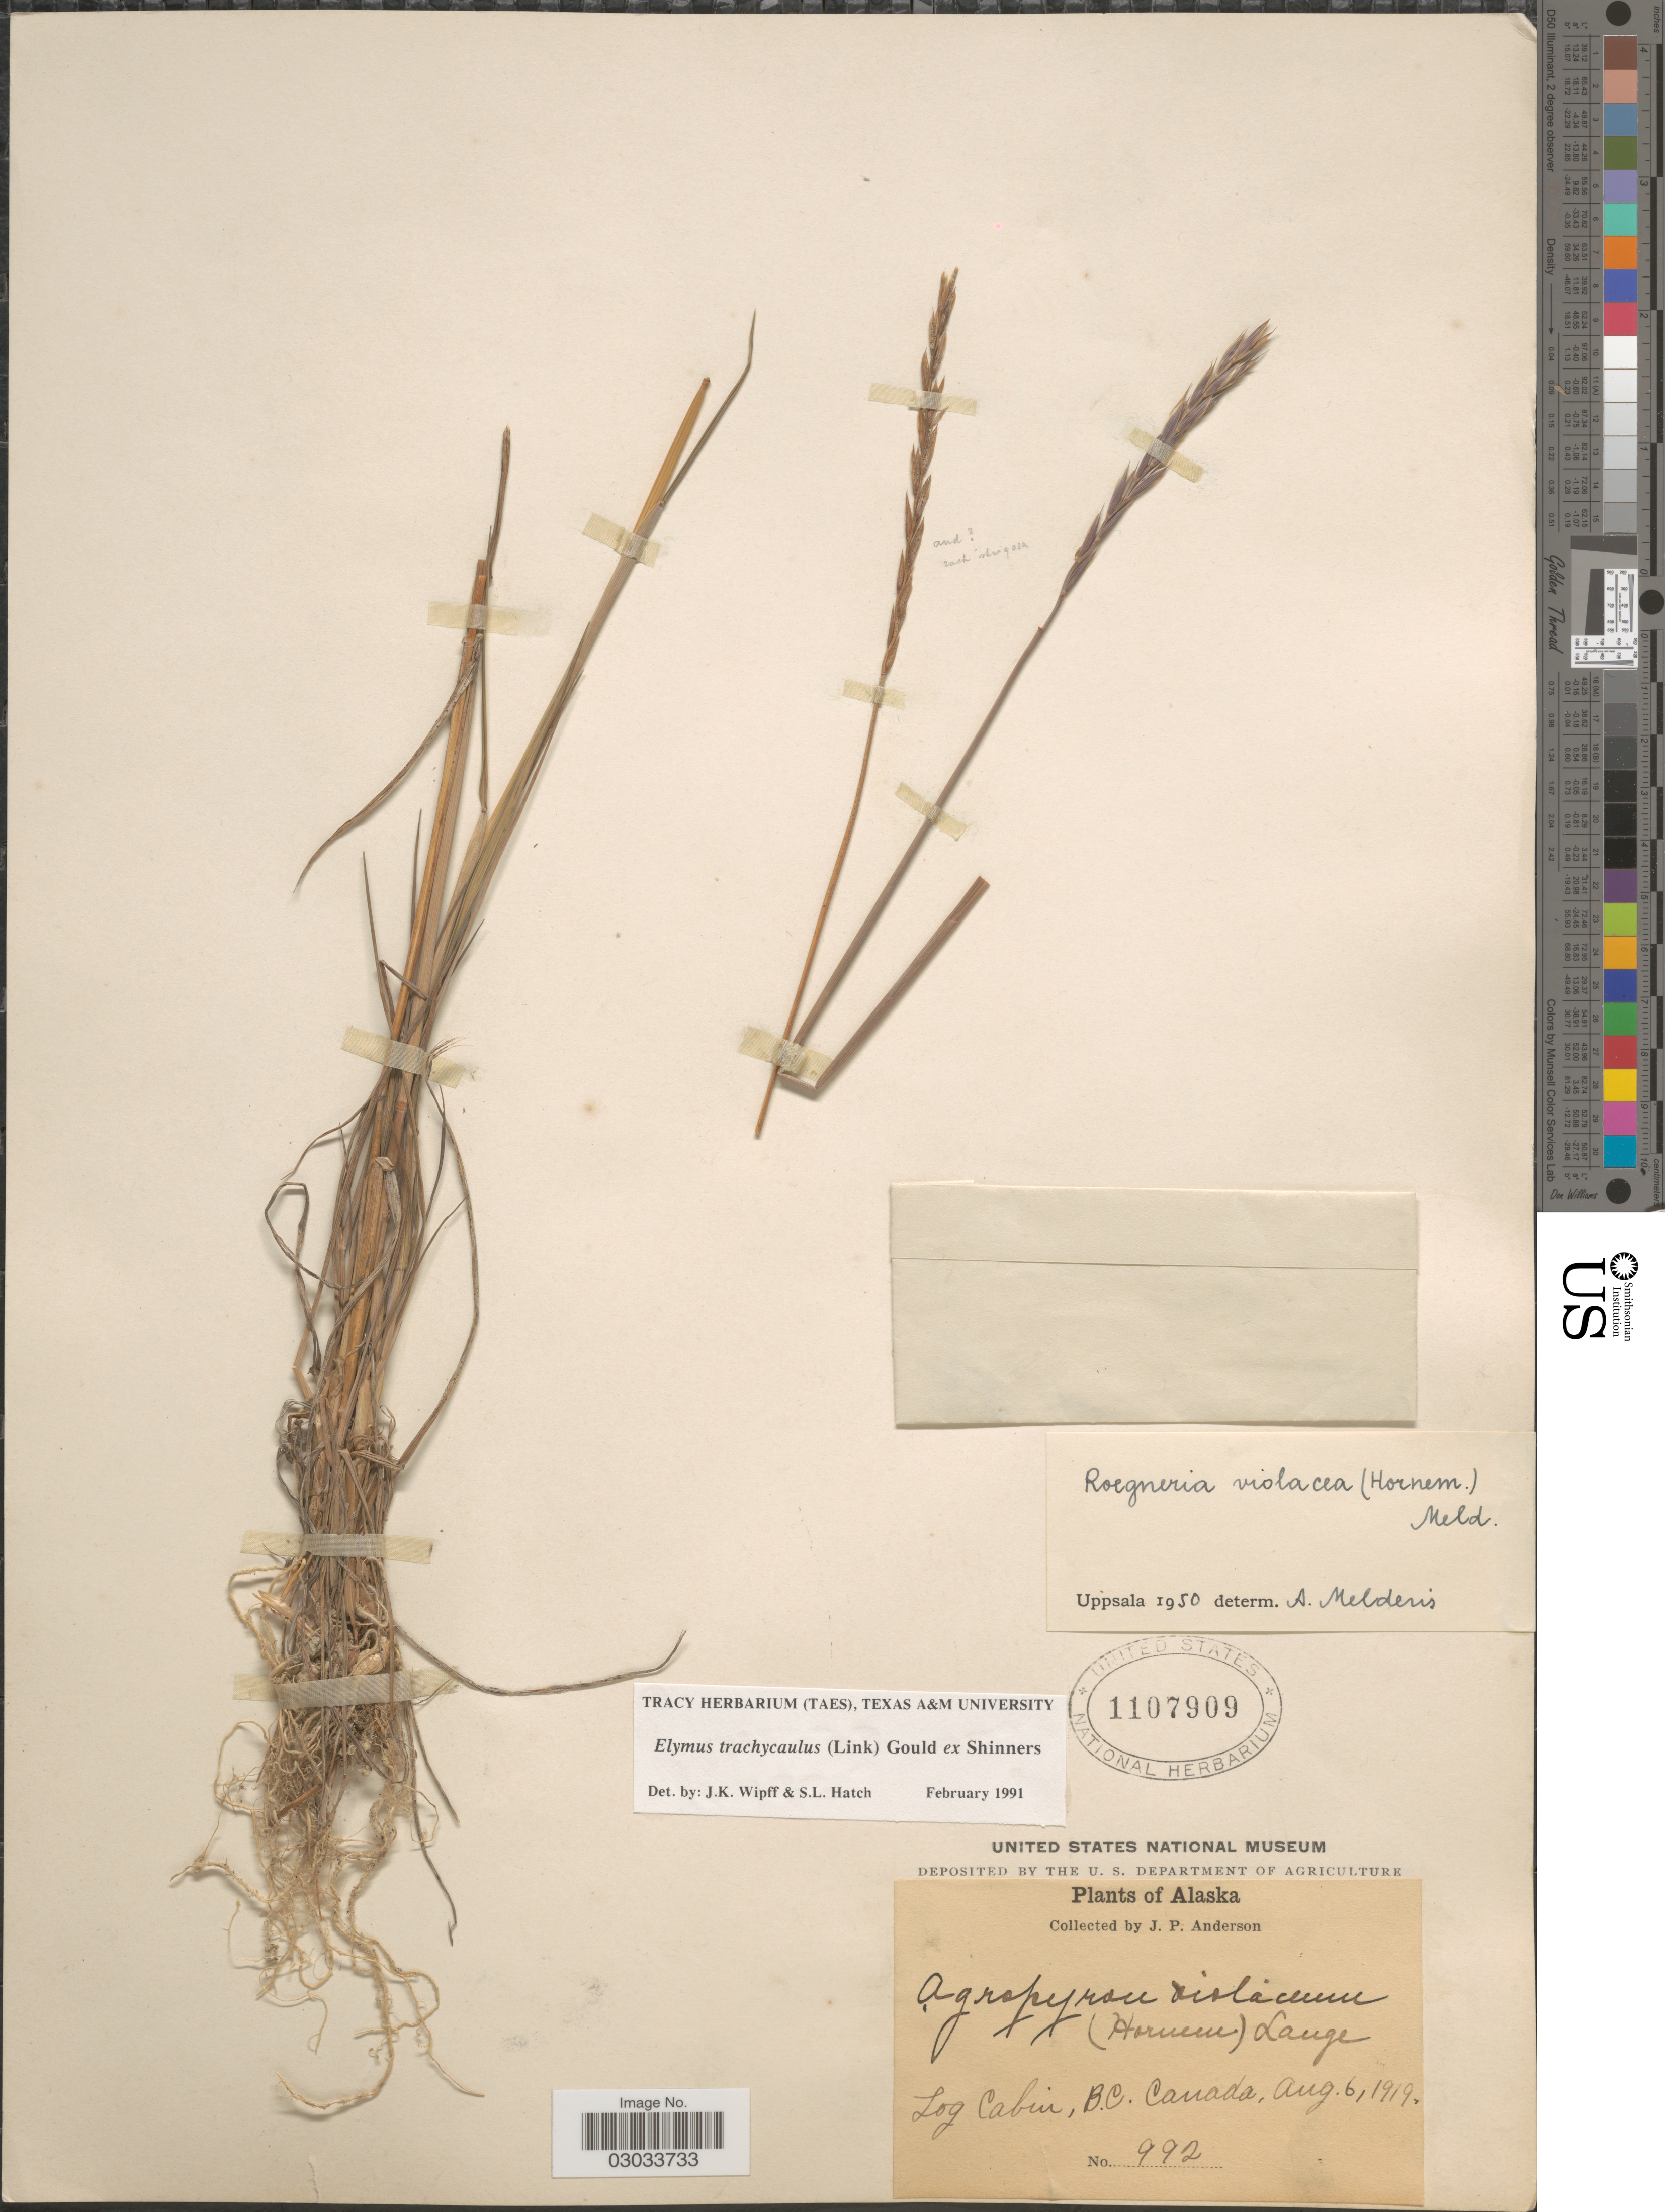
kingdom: Plantae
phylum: Tracheophyta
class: Liliopsida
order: Poales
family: Poaceae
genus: Elymus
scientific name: Elymus trachycaulus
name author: (Link) Gould ex Shinners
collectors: J. P. Anderson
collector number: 992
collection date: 1919-08-06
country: Canada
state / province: British Columbia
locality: Log Cabin, B.C.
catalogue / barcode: US 1107909